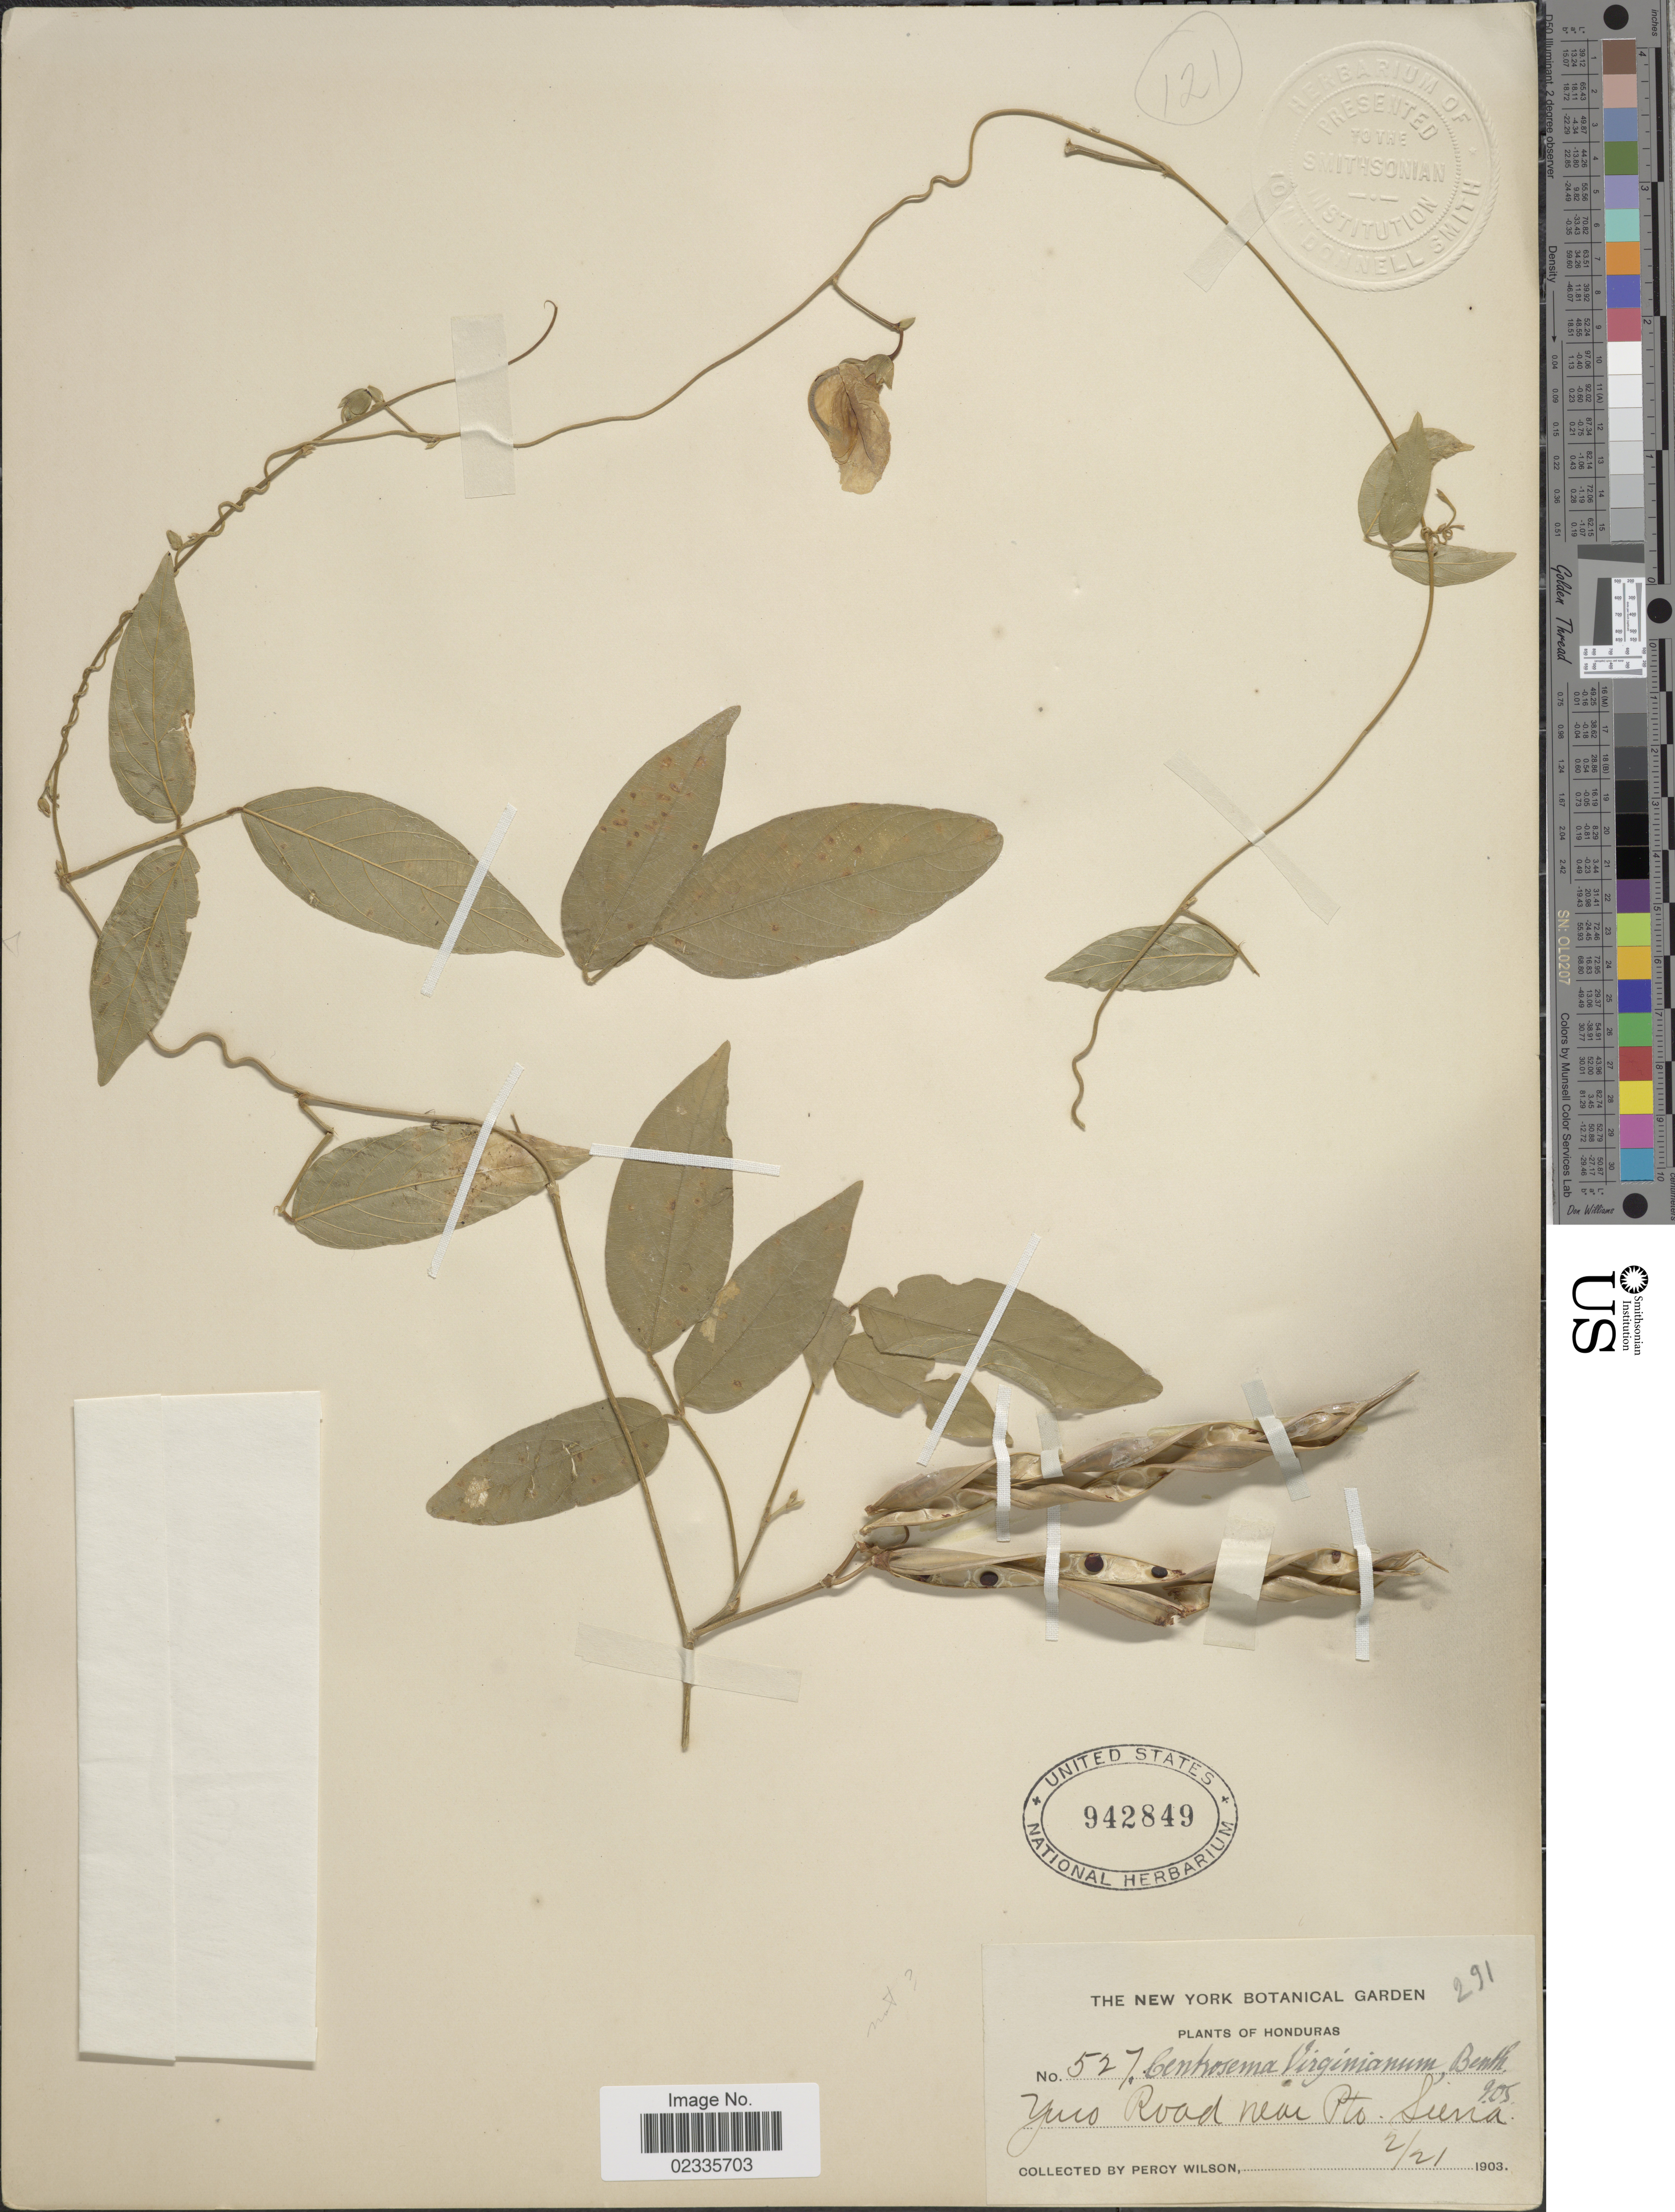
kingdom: Plantae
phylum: Tracheophyta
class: Magnoliopsida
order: Fabales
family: Fabaceae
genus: Centrosema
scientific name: Centrosema virginianum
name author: (L.) Benth.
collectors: P. Wilson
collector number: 527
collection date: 1903-02-21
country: Honduras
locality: Yuro Road near Pto. Sierra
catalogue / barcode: US 942849